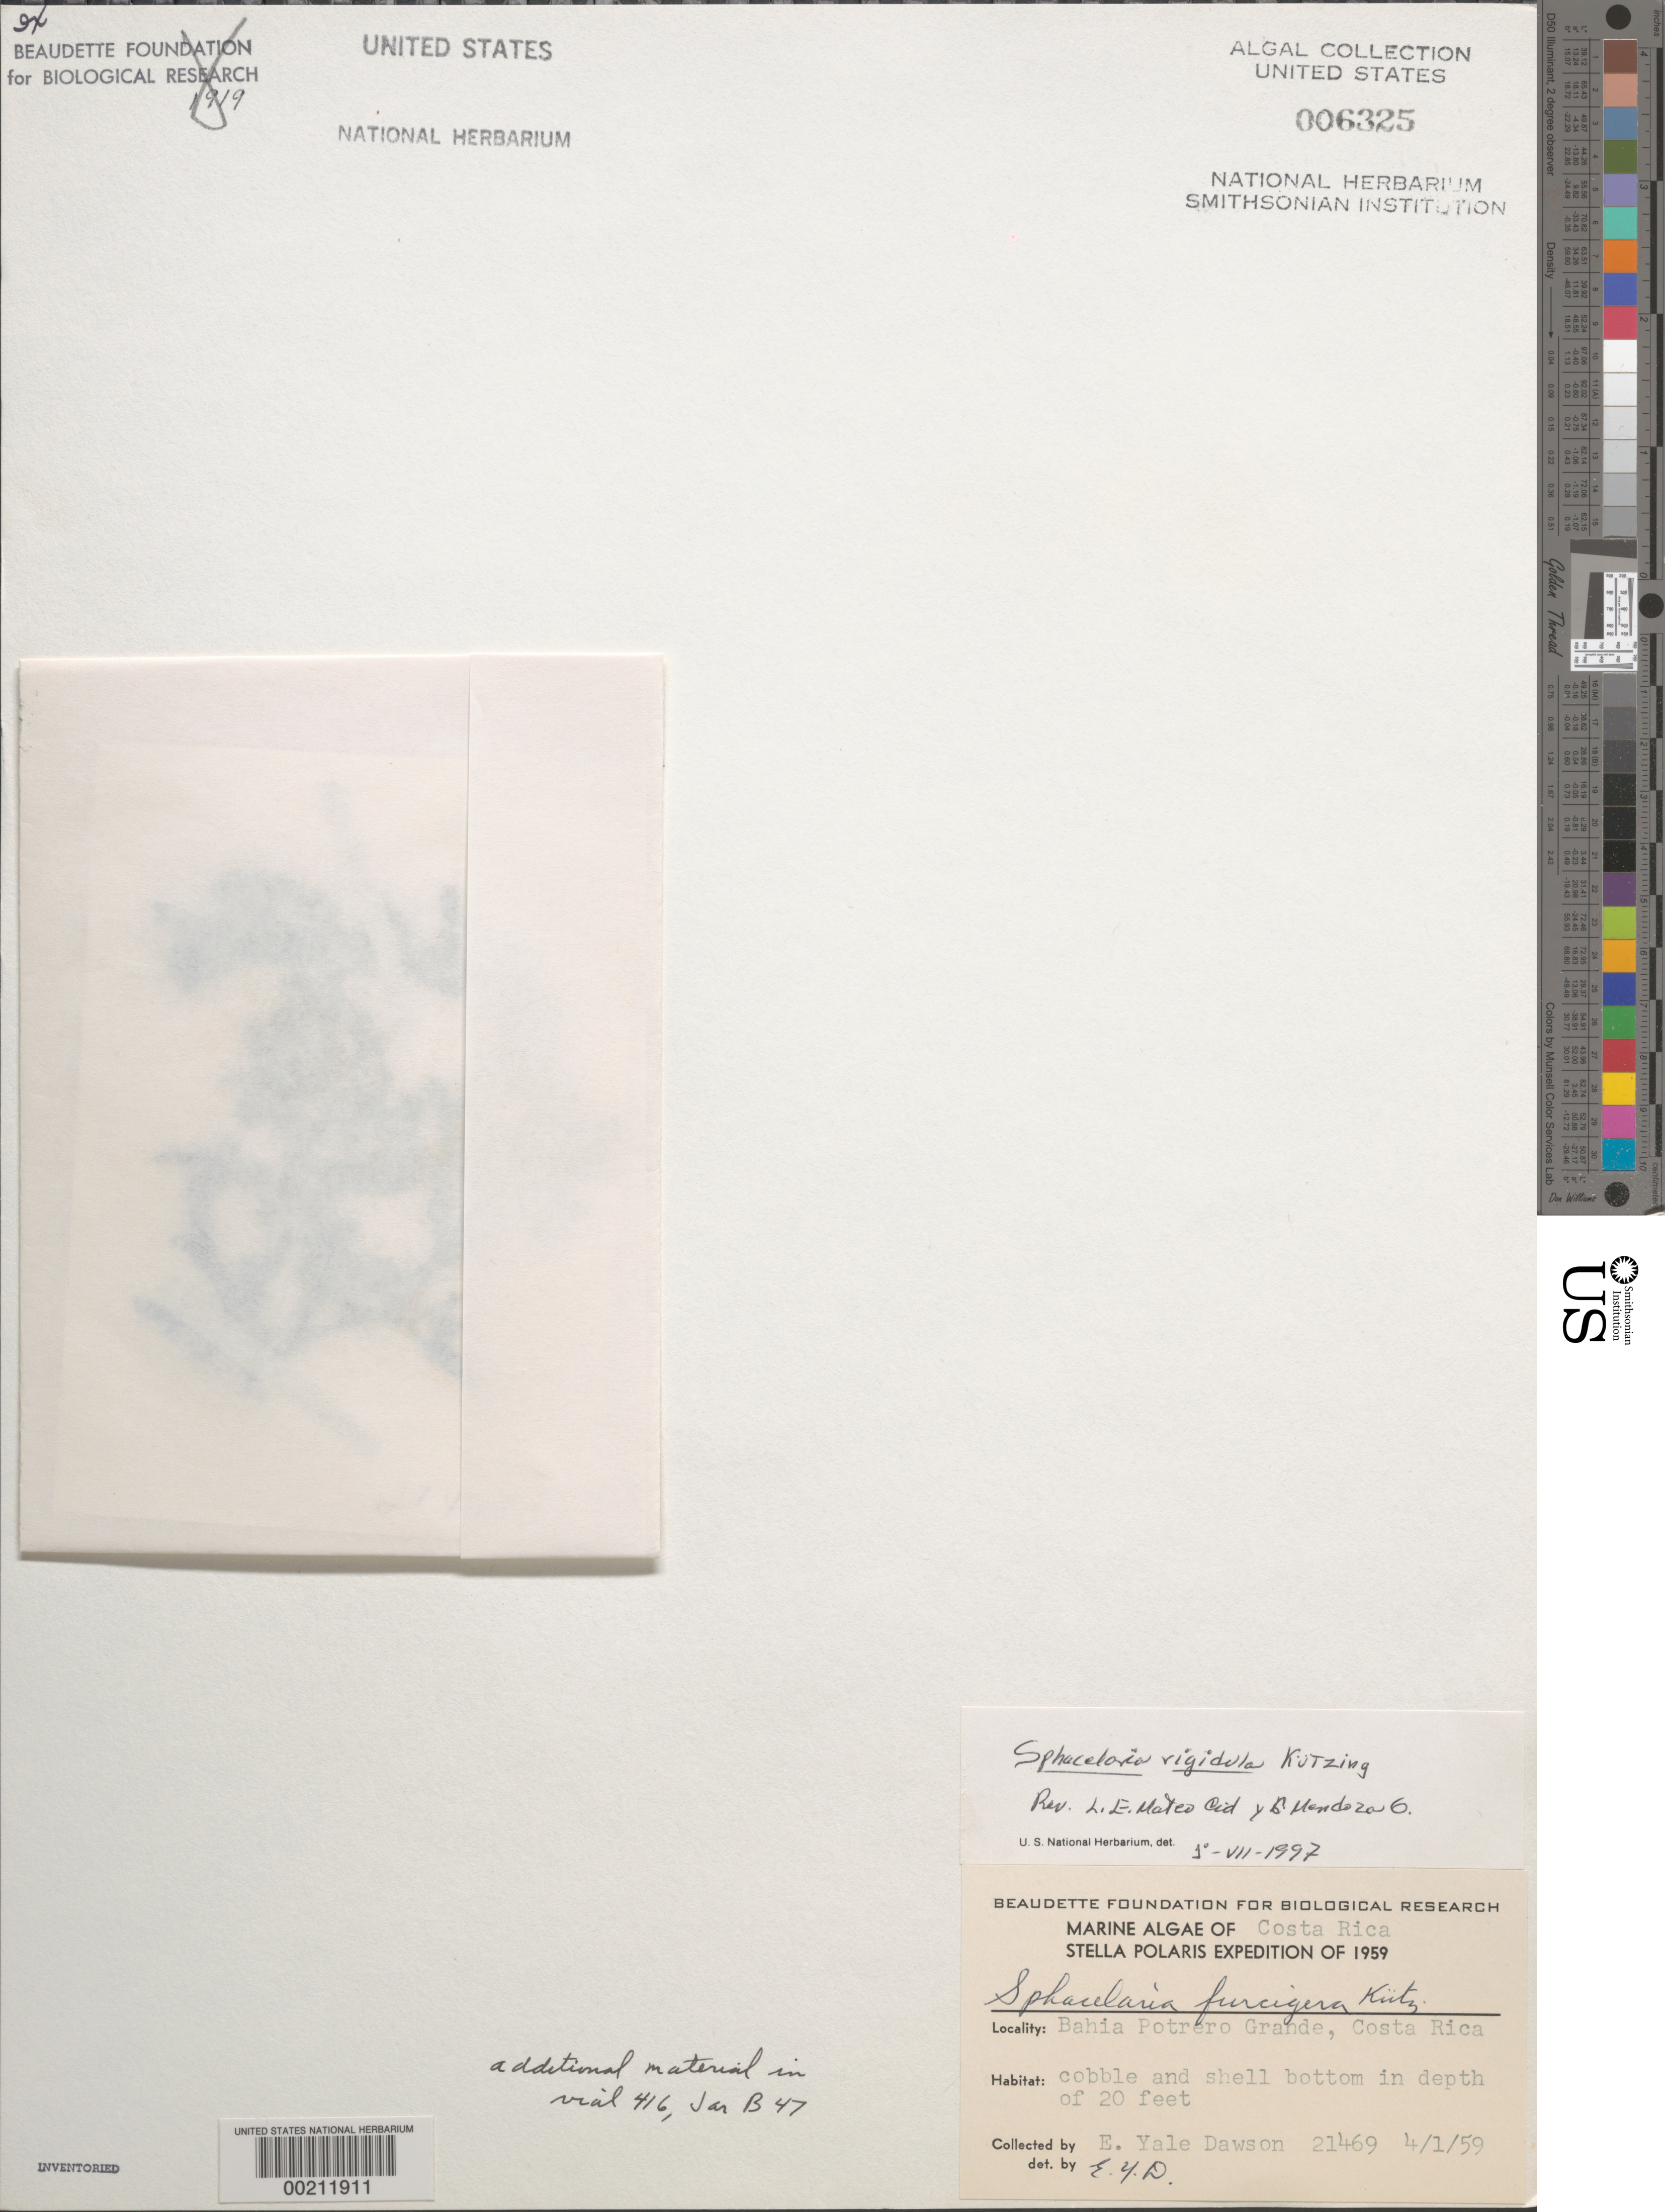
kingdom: Chromista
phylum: Ochrophyta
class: Phaeophyceae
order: Sphacelariales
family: Sphacelariaceae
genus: Sphacelaria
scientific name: Sphacelaria rigidula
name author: Kütz.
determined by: Mendoza G., C.; Mateo. Cid, L. E.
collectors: A. Dennis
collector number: EYD 21469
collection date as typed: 01 Apr 1959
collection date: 1959-04-01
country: Costa Rica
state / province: Guanacaste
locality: Bahia Potrero Grande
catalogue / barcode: US 6325